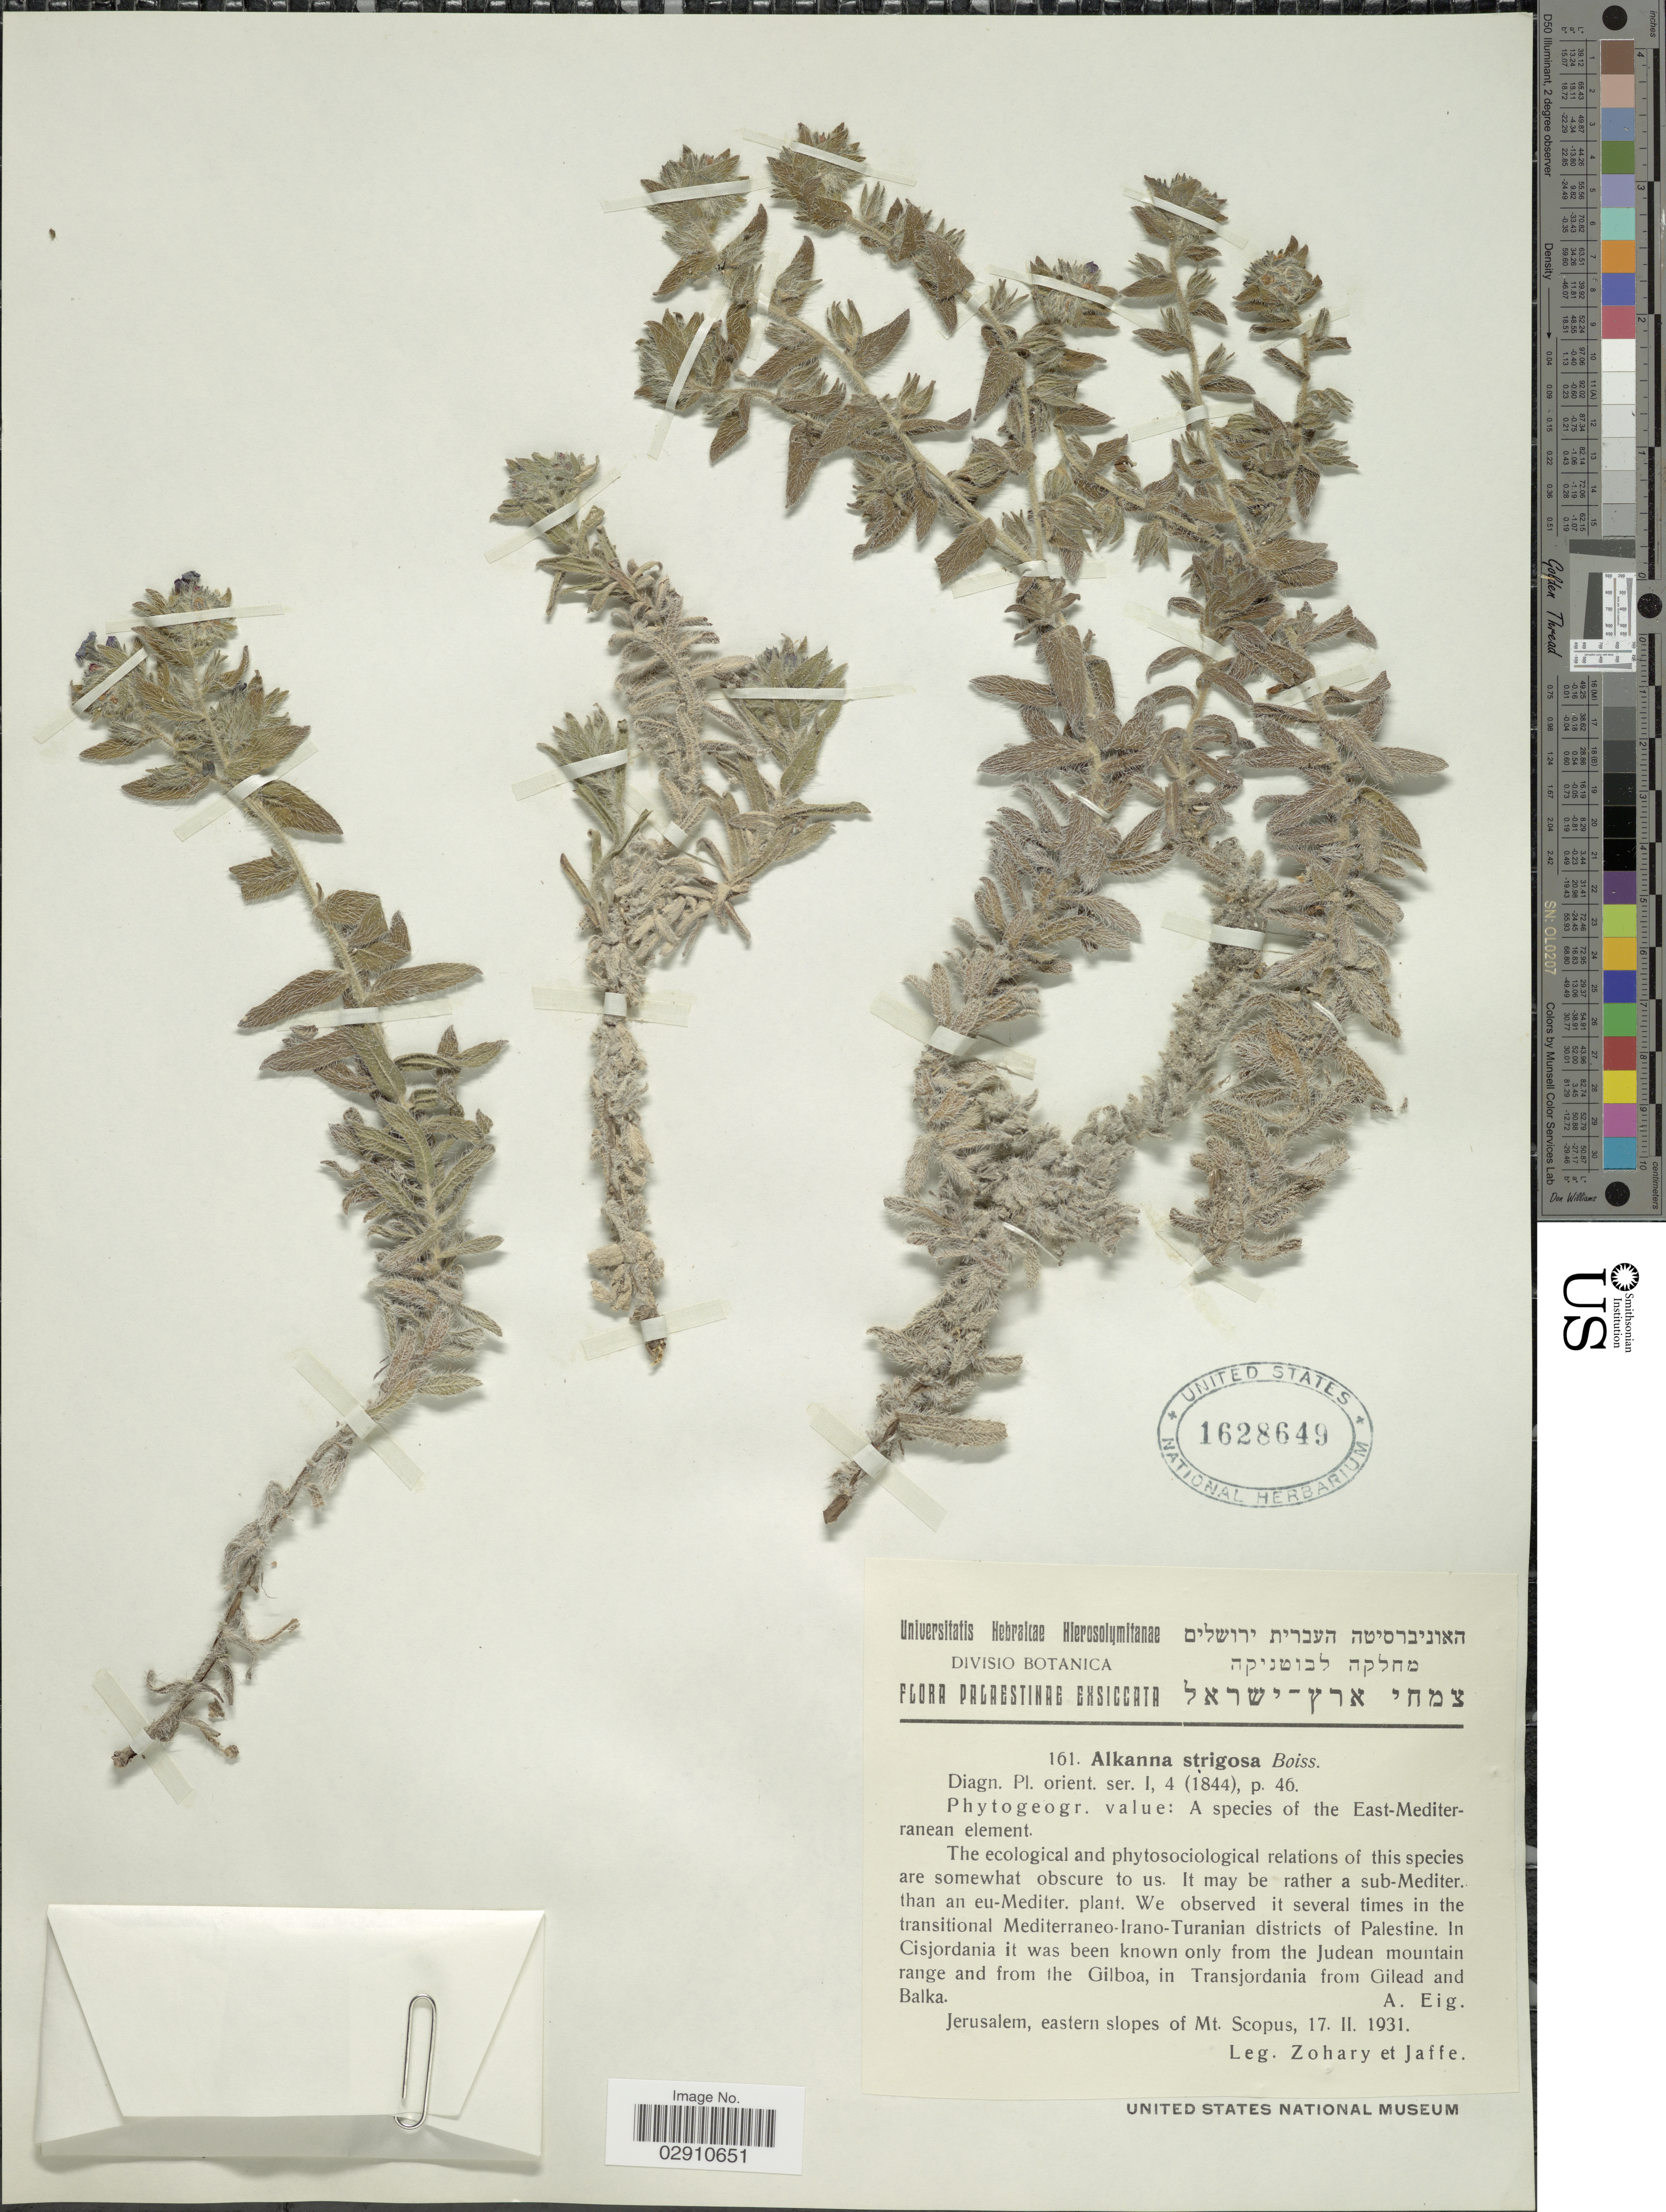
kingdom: Plantae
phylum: Tracheophyta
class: Magnoliopsida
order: Boraginales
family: Boraginaceae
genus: Alkanna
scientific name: Alkanna strigosa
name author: Boiss. & Hohen.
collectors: Zohary & Jaffe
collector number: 161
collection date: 1931-02-17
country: Israel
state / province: Jerusalem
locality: Palaestinae. Jerusalem, eastern slopes of Mt. Scopus.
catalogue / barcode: US 1628649